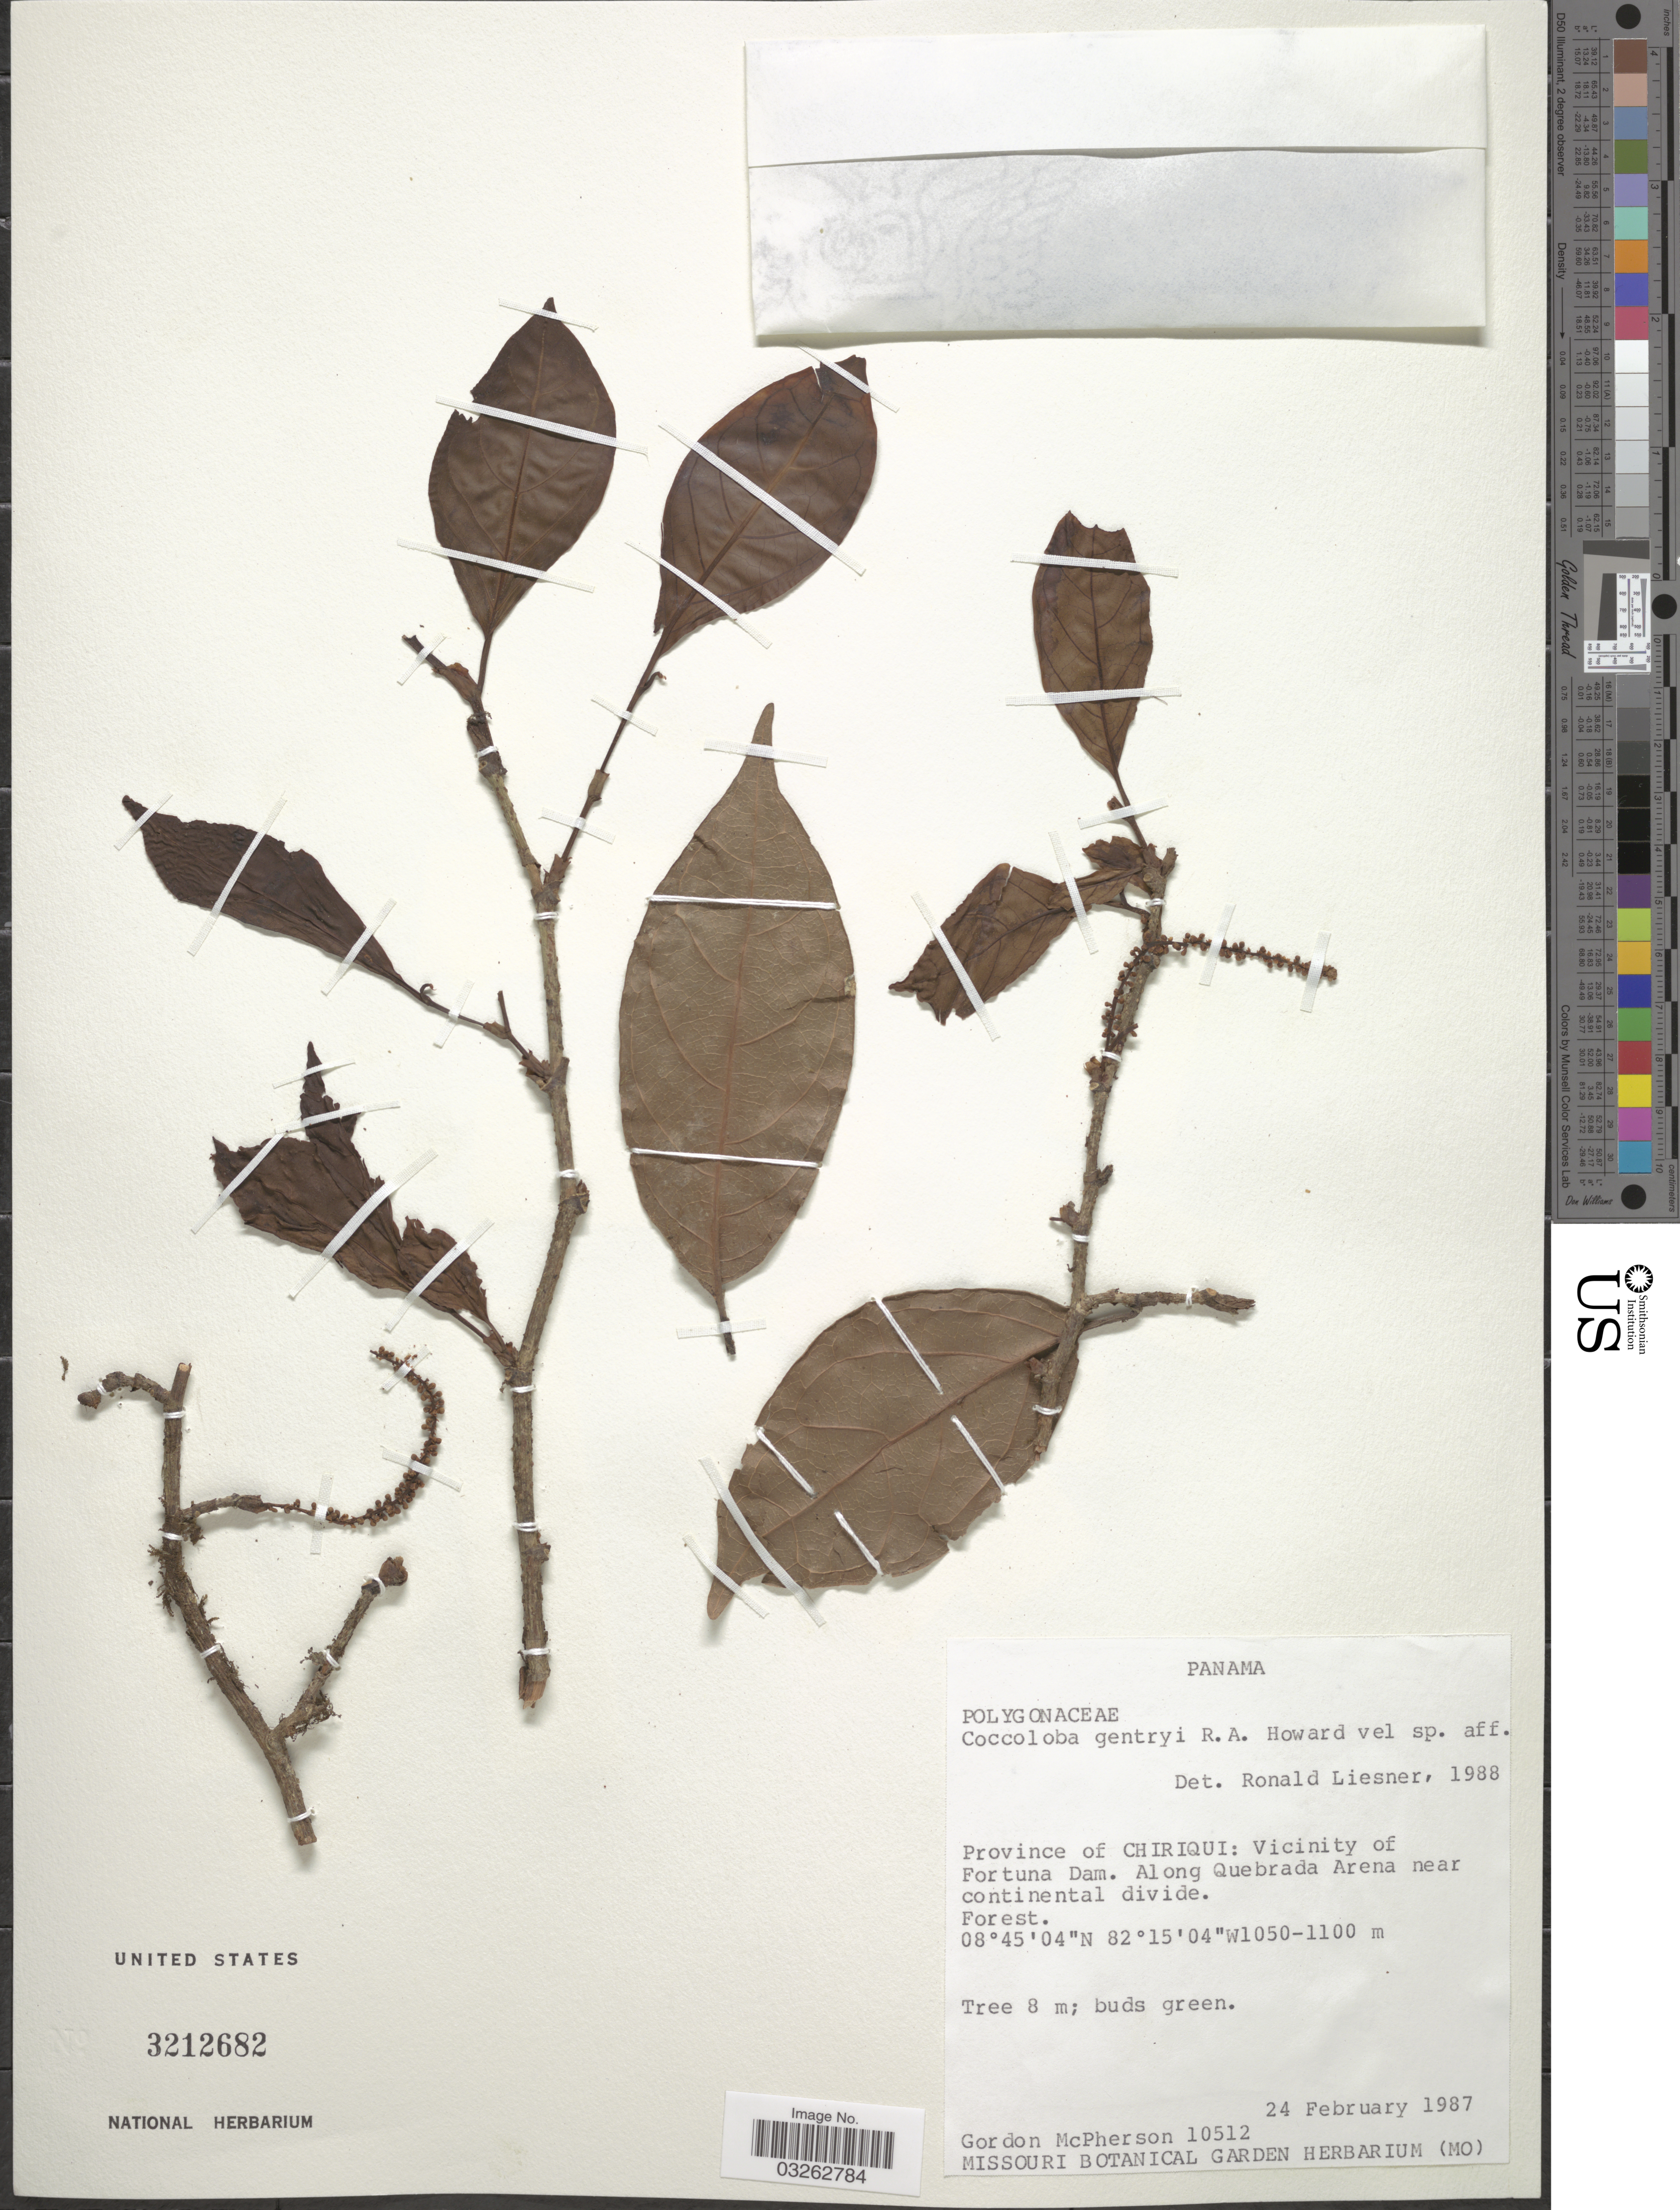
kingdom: Plantae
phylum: Tracheophyta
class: Magnoliopsida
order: Caryophyllales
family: Polygonaceae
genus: Coccoloba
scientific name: Coccoloba gentlei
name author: Lundell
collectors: G. D. McPherson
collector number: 10512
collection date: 1987-02-24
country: Panama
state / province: Chiriqui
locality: Vicinity of Fortuna Dam. Along Quebrada Arena near continental divide.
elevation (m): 1050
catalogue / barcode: US 3212682